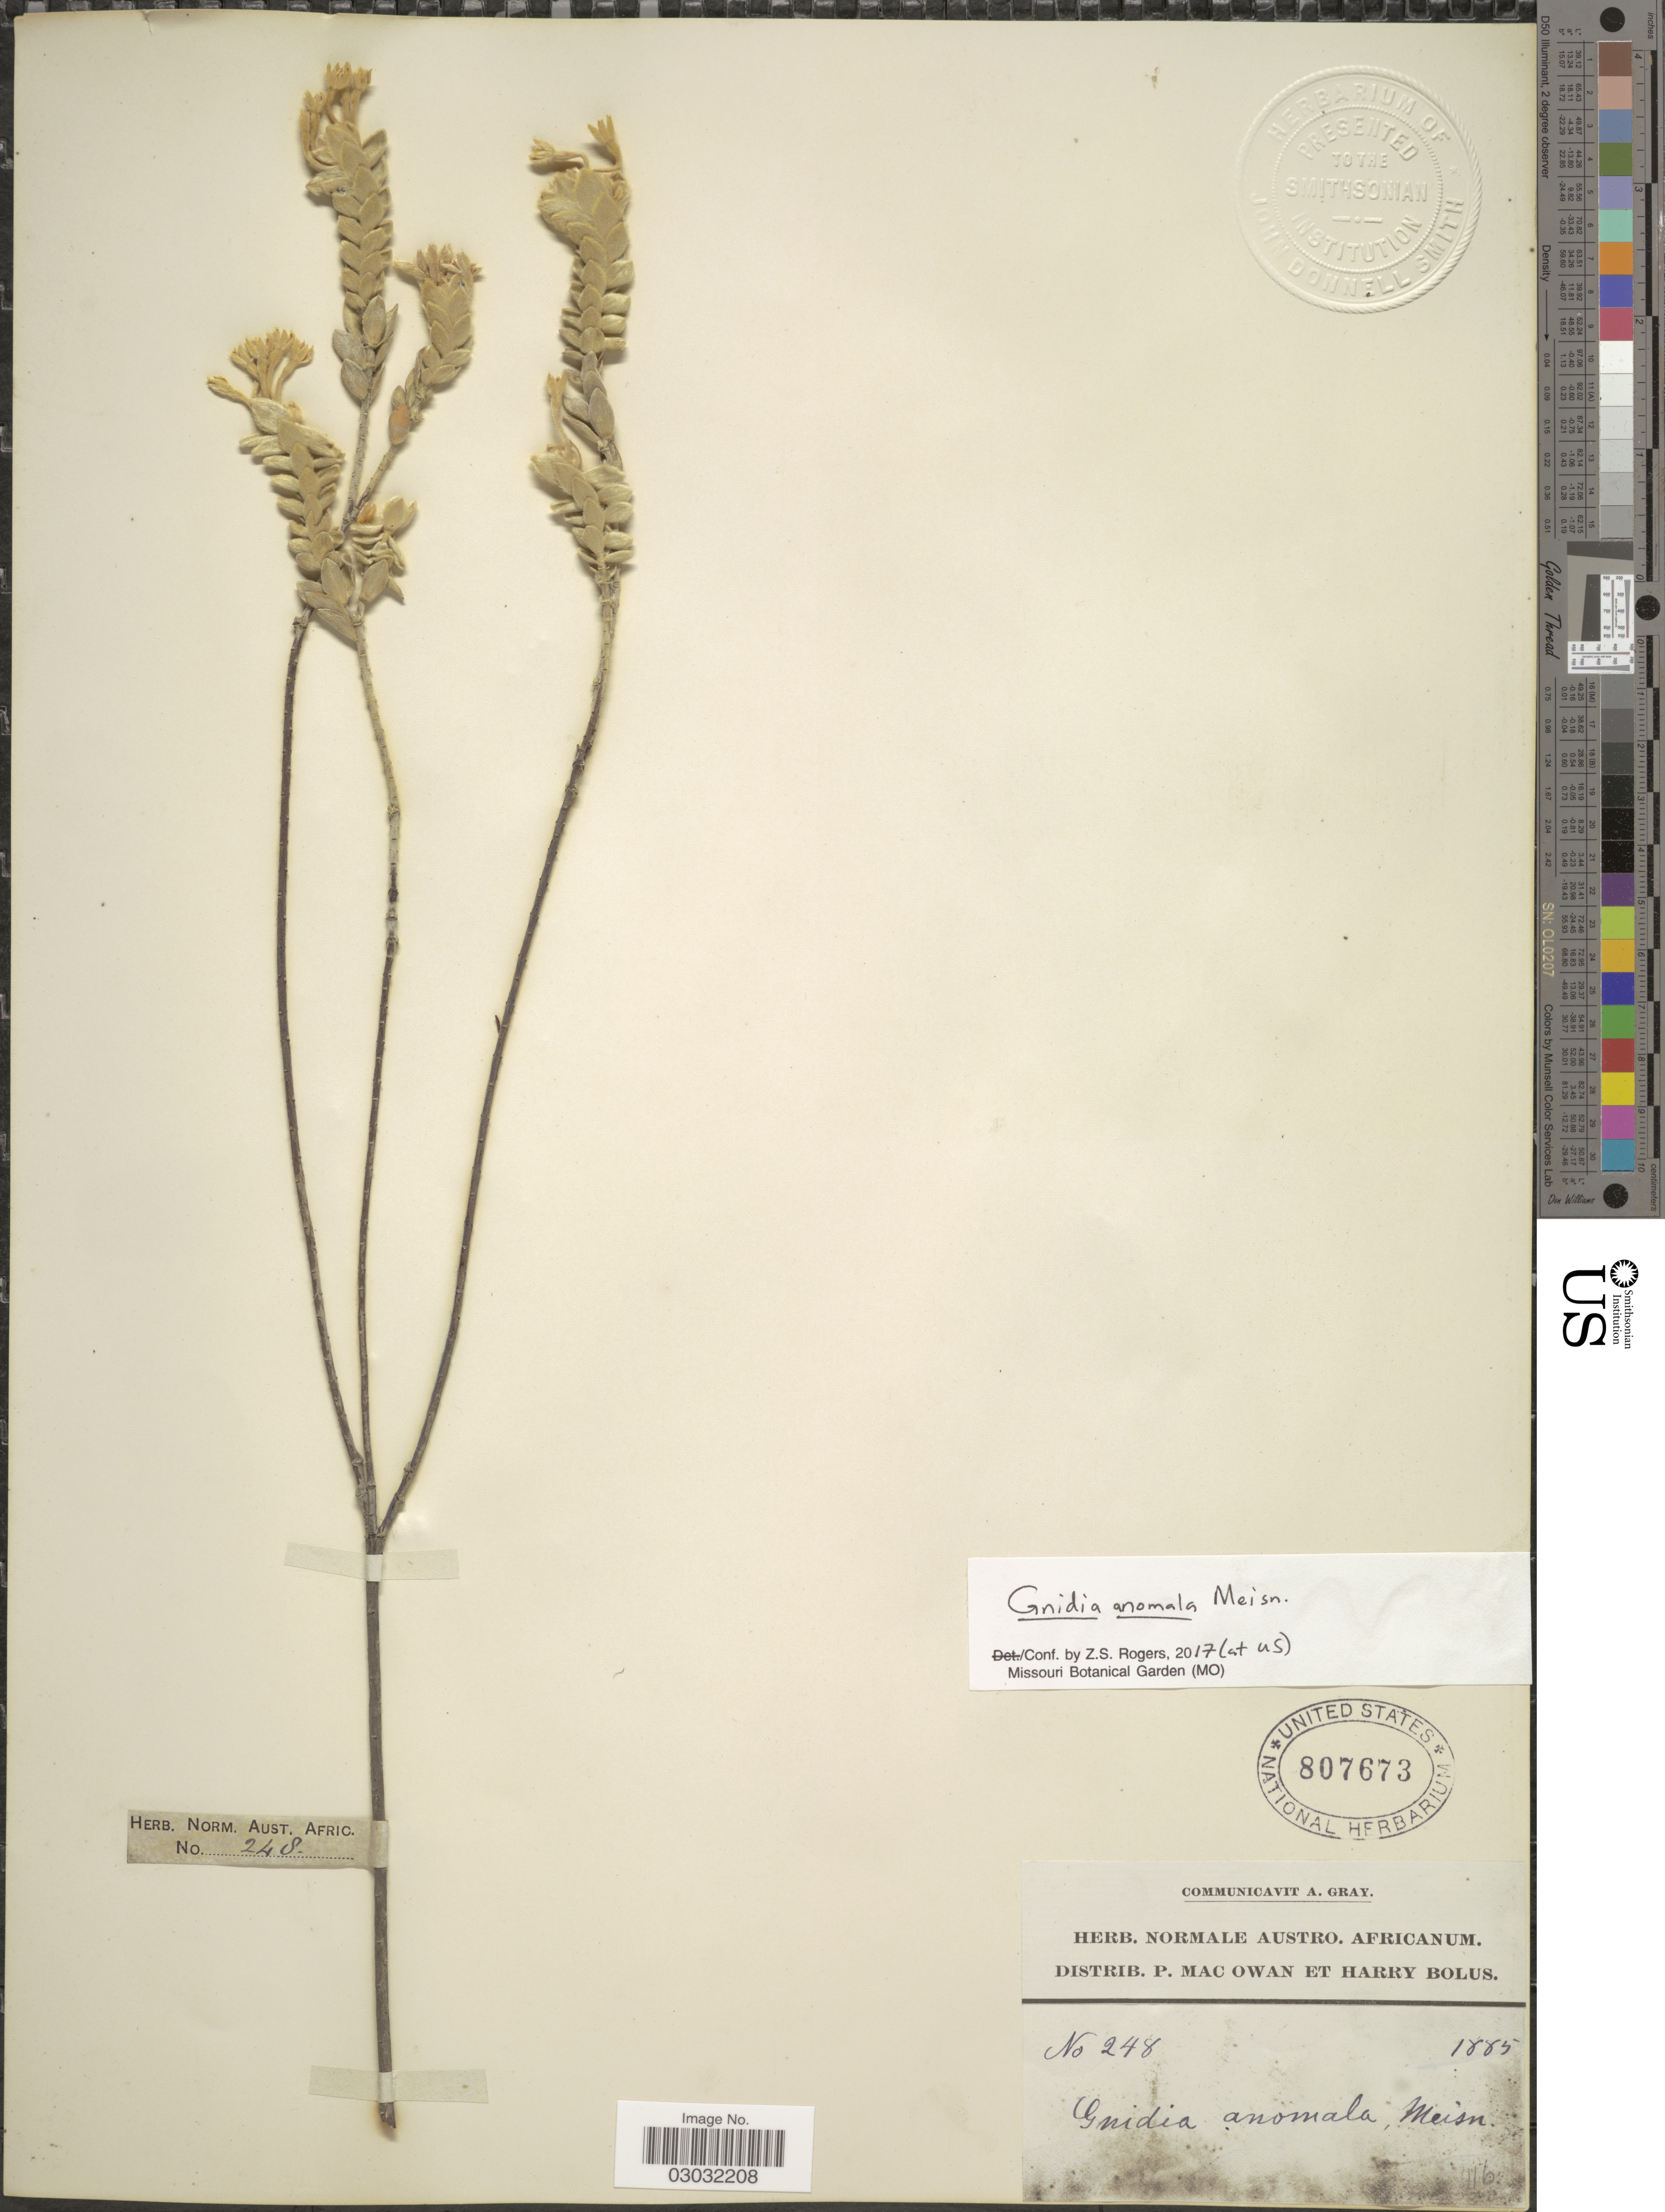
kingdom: Plantae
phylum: Tracheophyta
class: Magnoliopsida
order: Malvales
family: Thymelaeaceae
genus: Gnidia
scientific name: Gnidia anomala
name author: Meisn.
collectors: P. MacOwan & H. Bolus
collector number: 248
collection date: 1885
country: South Africa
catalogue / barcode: US 807673